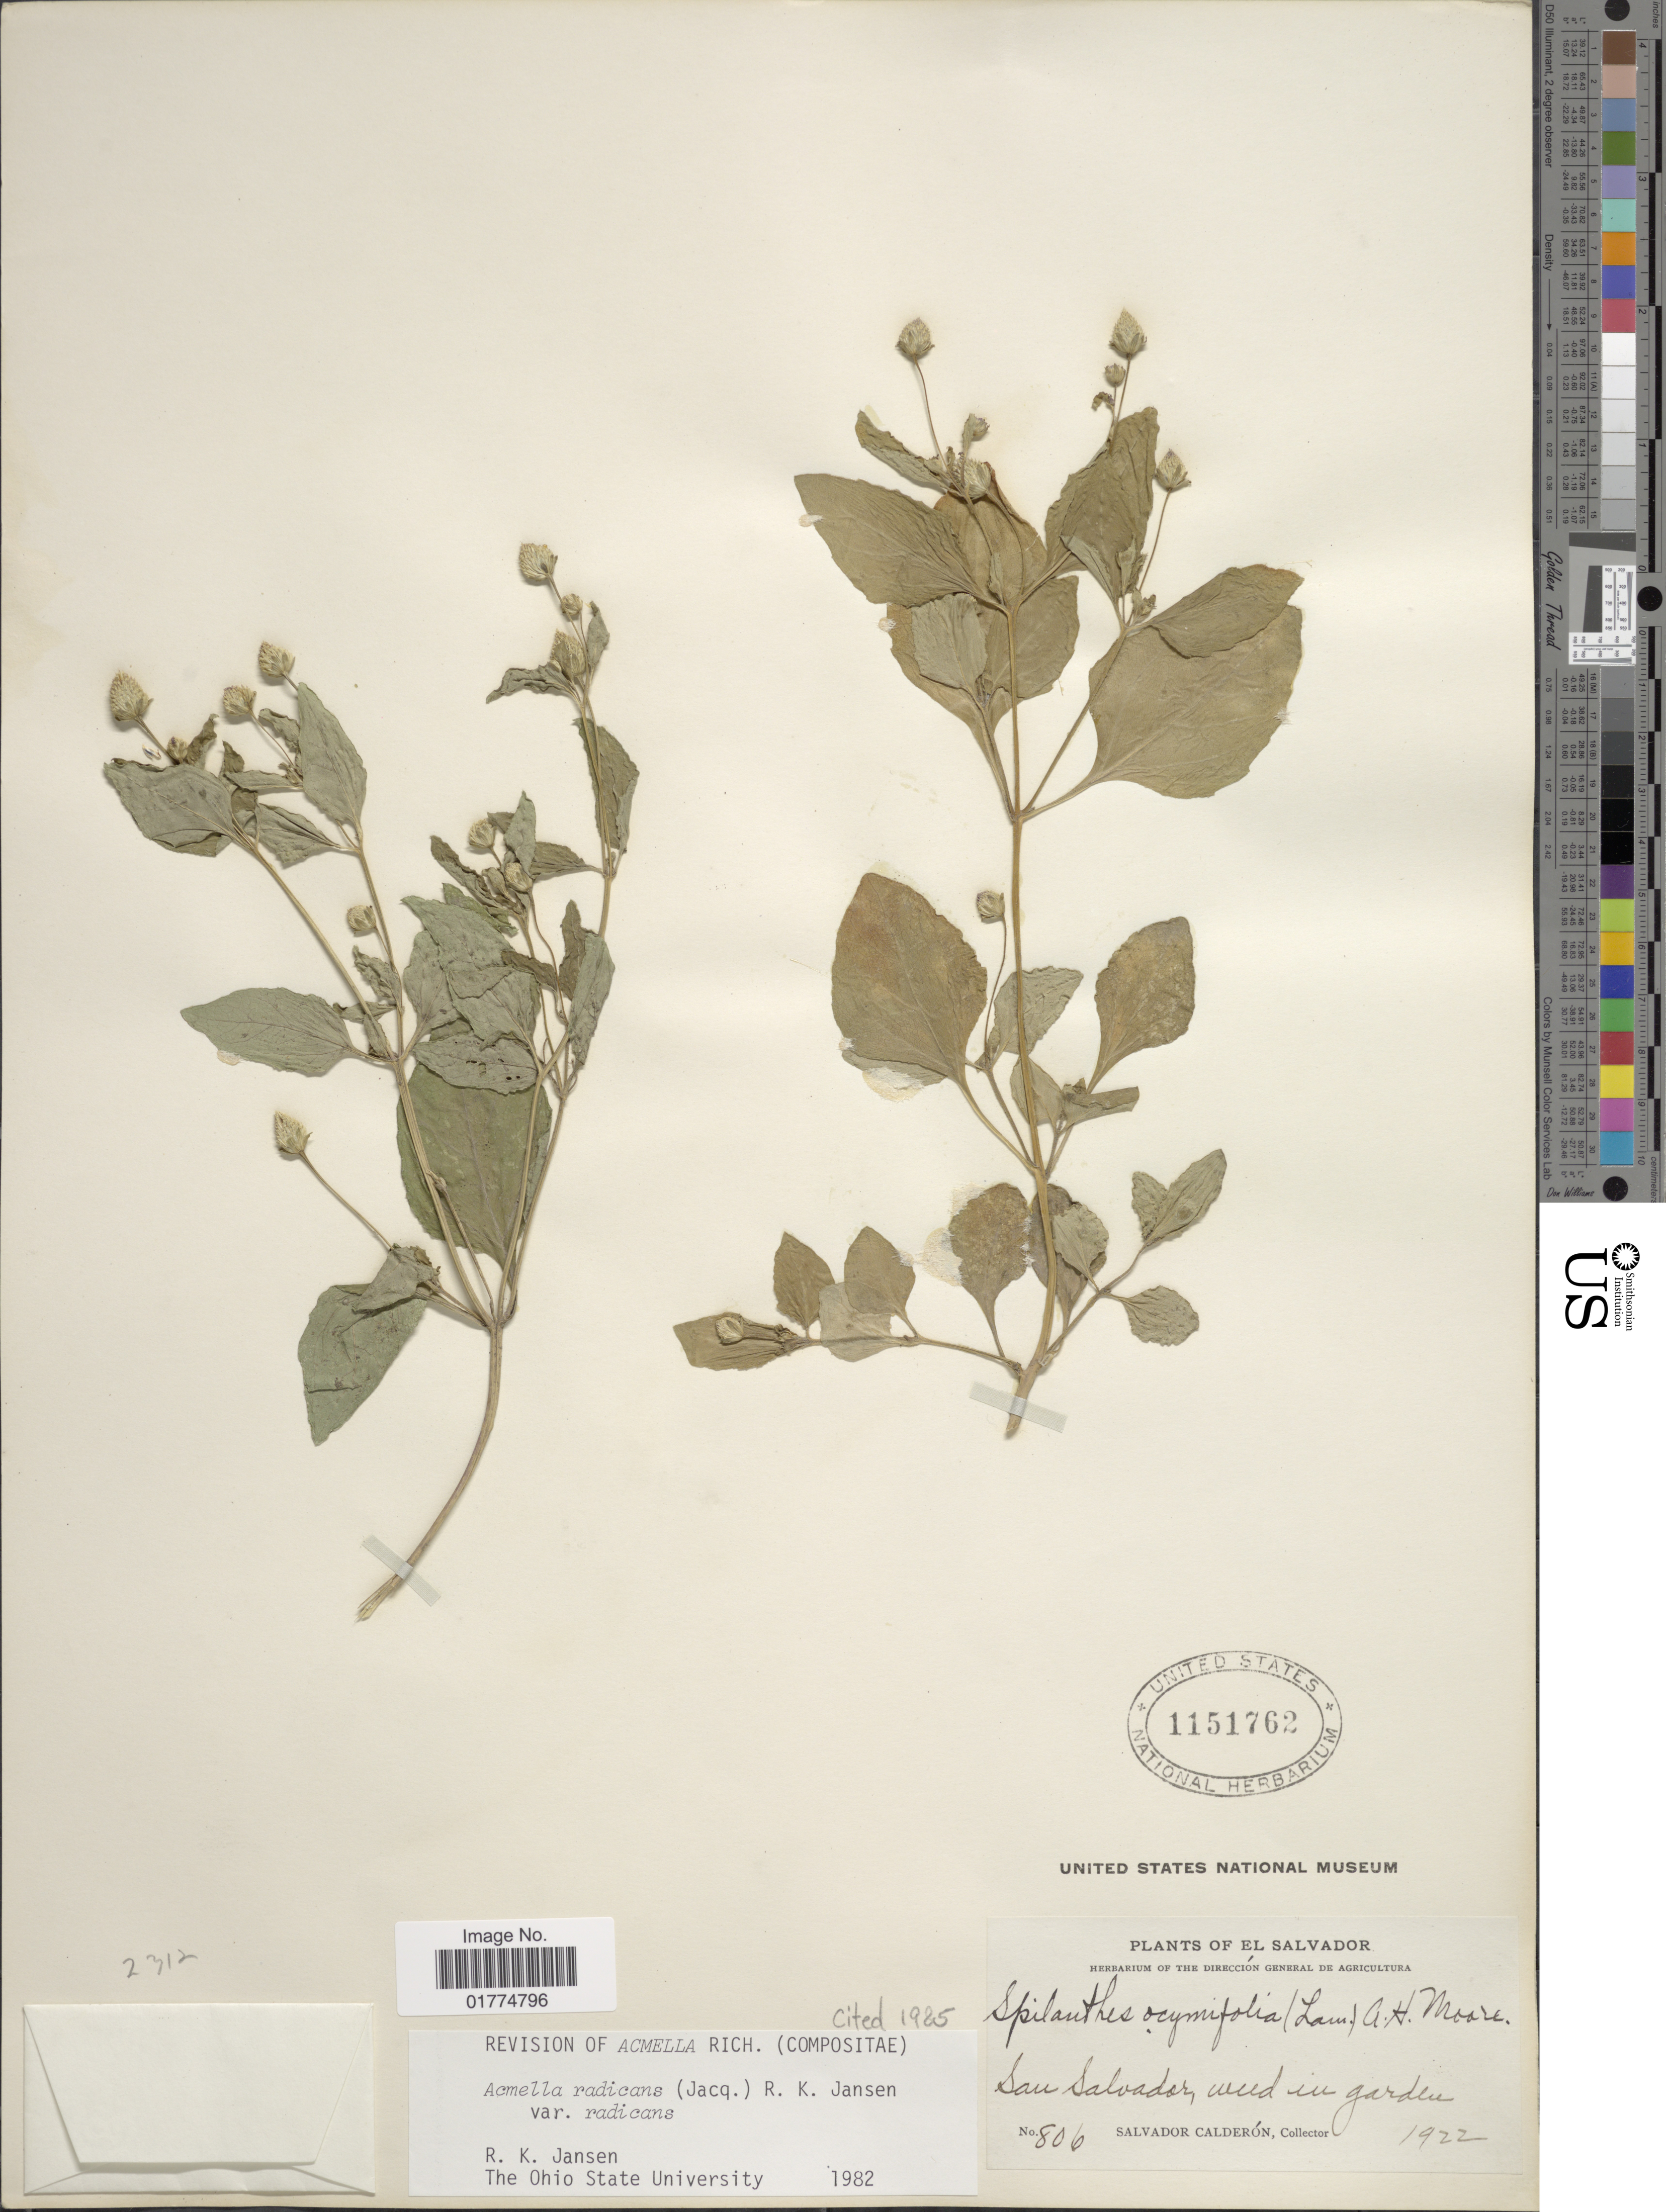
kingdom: Plantae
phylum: Tracheophyta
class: Magnoliopsida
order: Asterales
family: Asteraceae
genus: Acmella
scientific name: Acmella radicans var. radicans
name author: (Jacq.) R.K. Jansen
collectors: S. Calderón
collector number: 806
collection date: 1922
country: El Salvador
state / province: San Salvador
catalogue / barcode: US 1151762